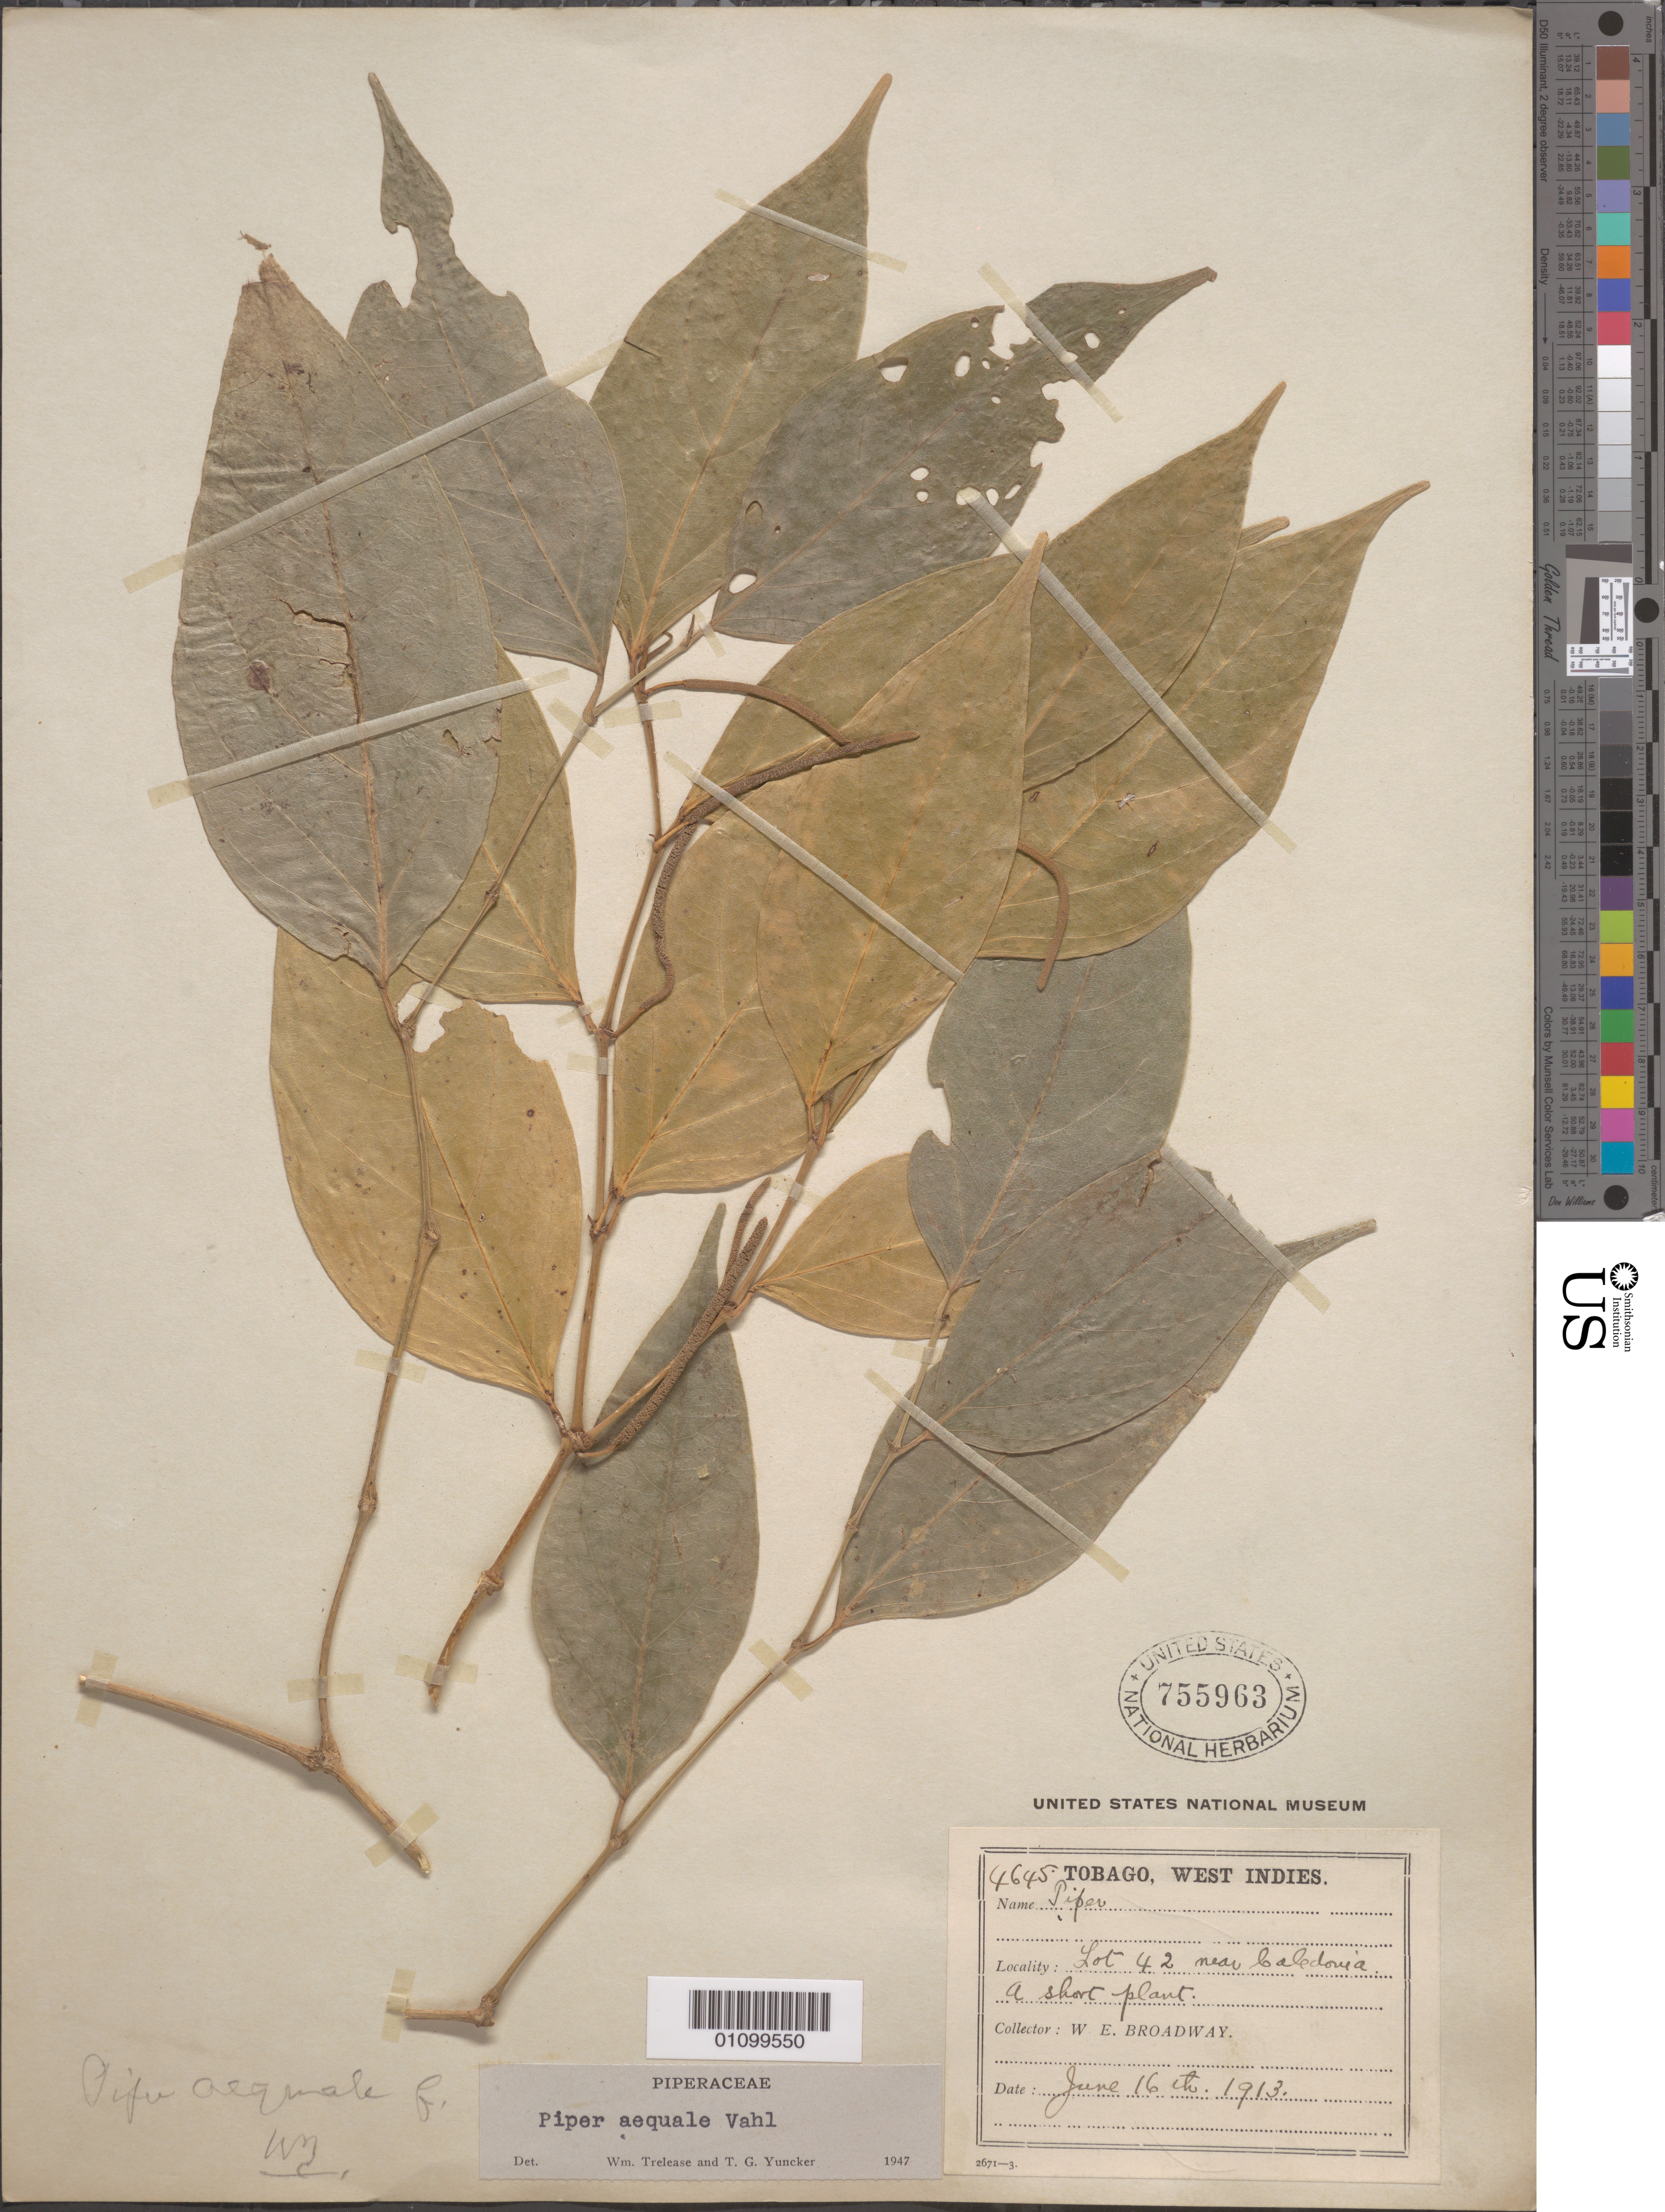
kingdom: Plantae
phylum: Tracheophyta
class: Magnoliopsida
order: Piperales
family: Piperaceae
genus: Piper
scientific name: Piper aequale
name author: Vahl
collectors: W. E. Broadway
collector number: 4645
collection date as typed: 16 Jun 1913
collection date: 1913-06-16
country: Trinidad and Tobago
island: Tobago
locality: Lot 42 near Caledonia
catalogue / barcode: US 755963